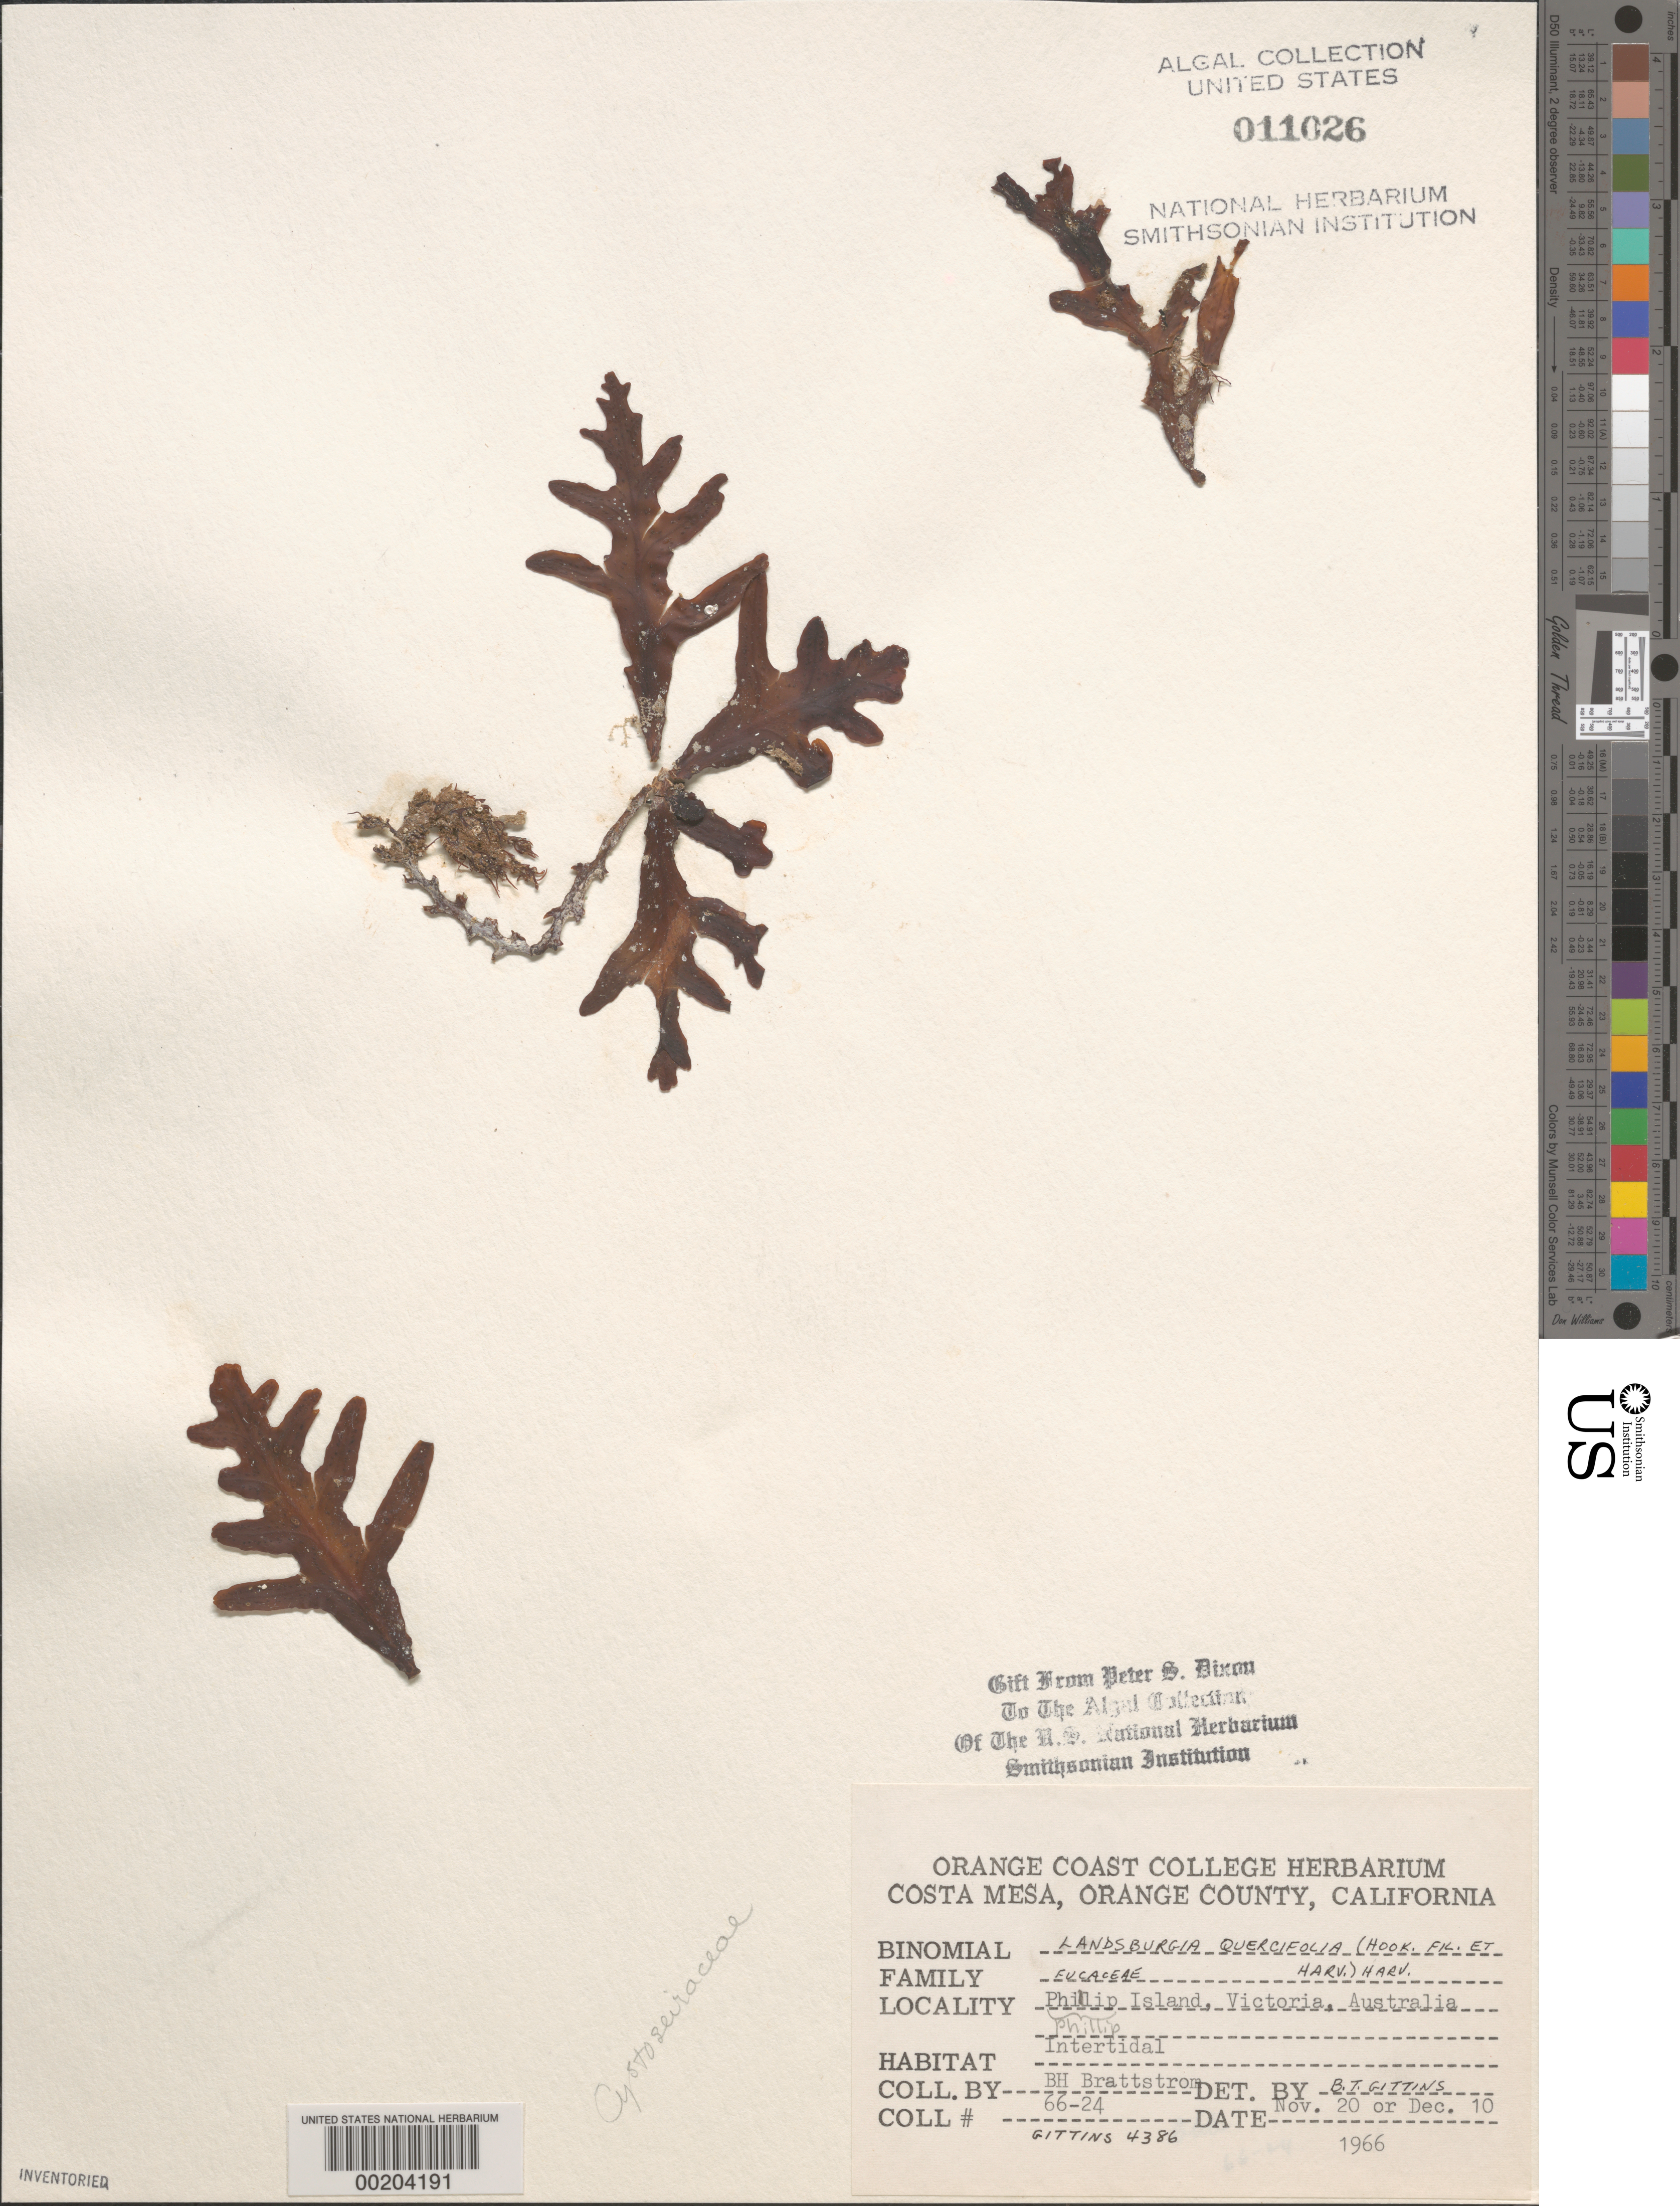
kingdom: Chromista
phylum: Ochrophyta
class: Phaeophyceae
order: Fucales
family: Sargassaceae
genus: Landsburgia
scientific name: Landsburgia quercifolia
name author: Harv.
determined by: Gittins, B. T.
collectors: B. Brattstrom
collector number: Brattstrom 66-24 & BTG 4386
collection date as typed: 20 Nov 1966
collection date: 1966-11-20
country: Australia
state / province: Victoria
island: Phillip Island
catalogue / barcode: US 11026